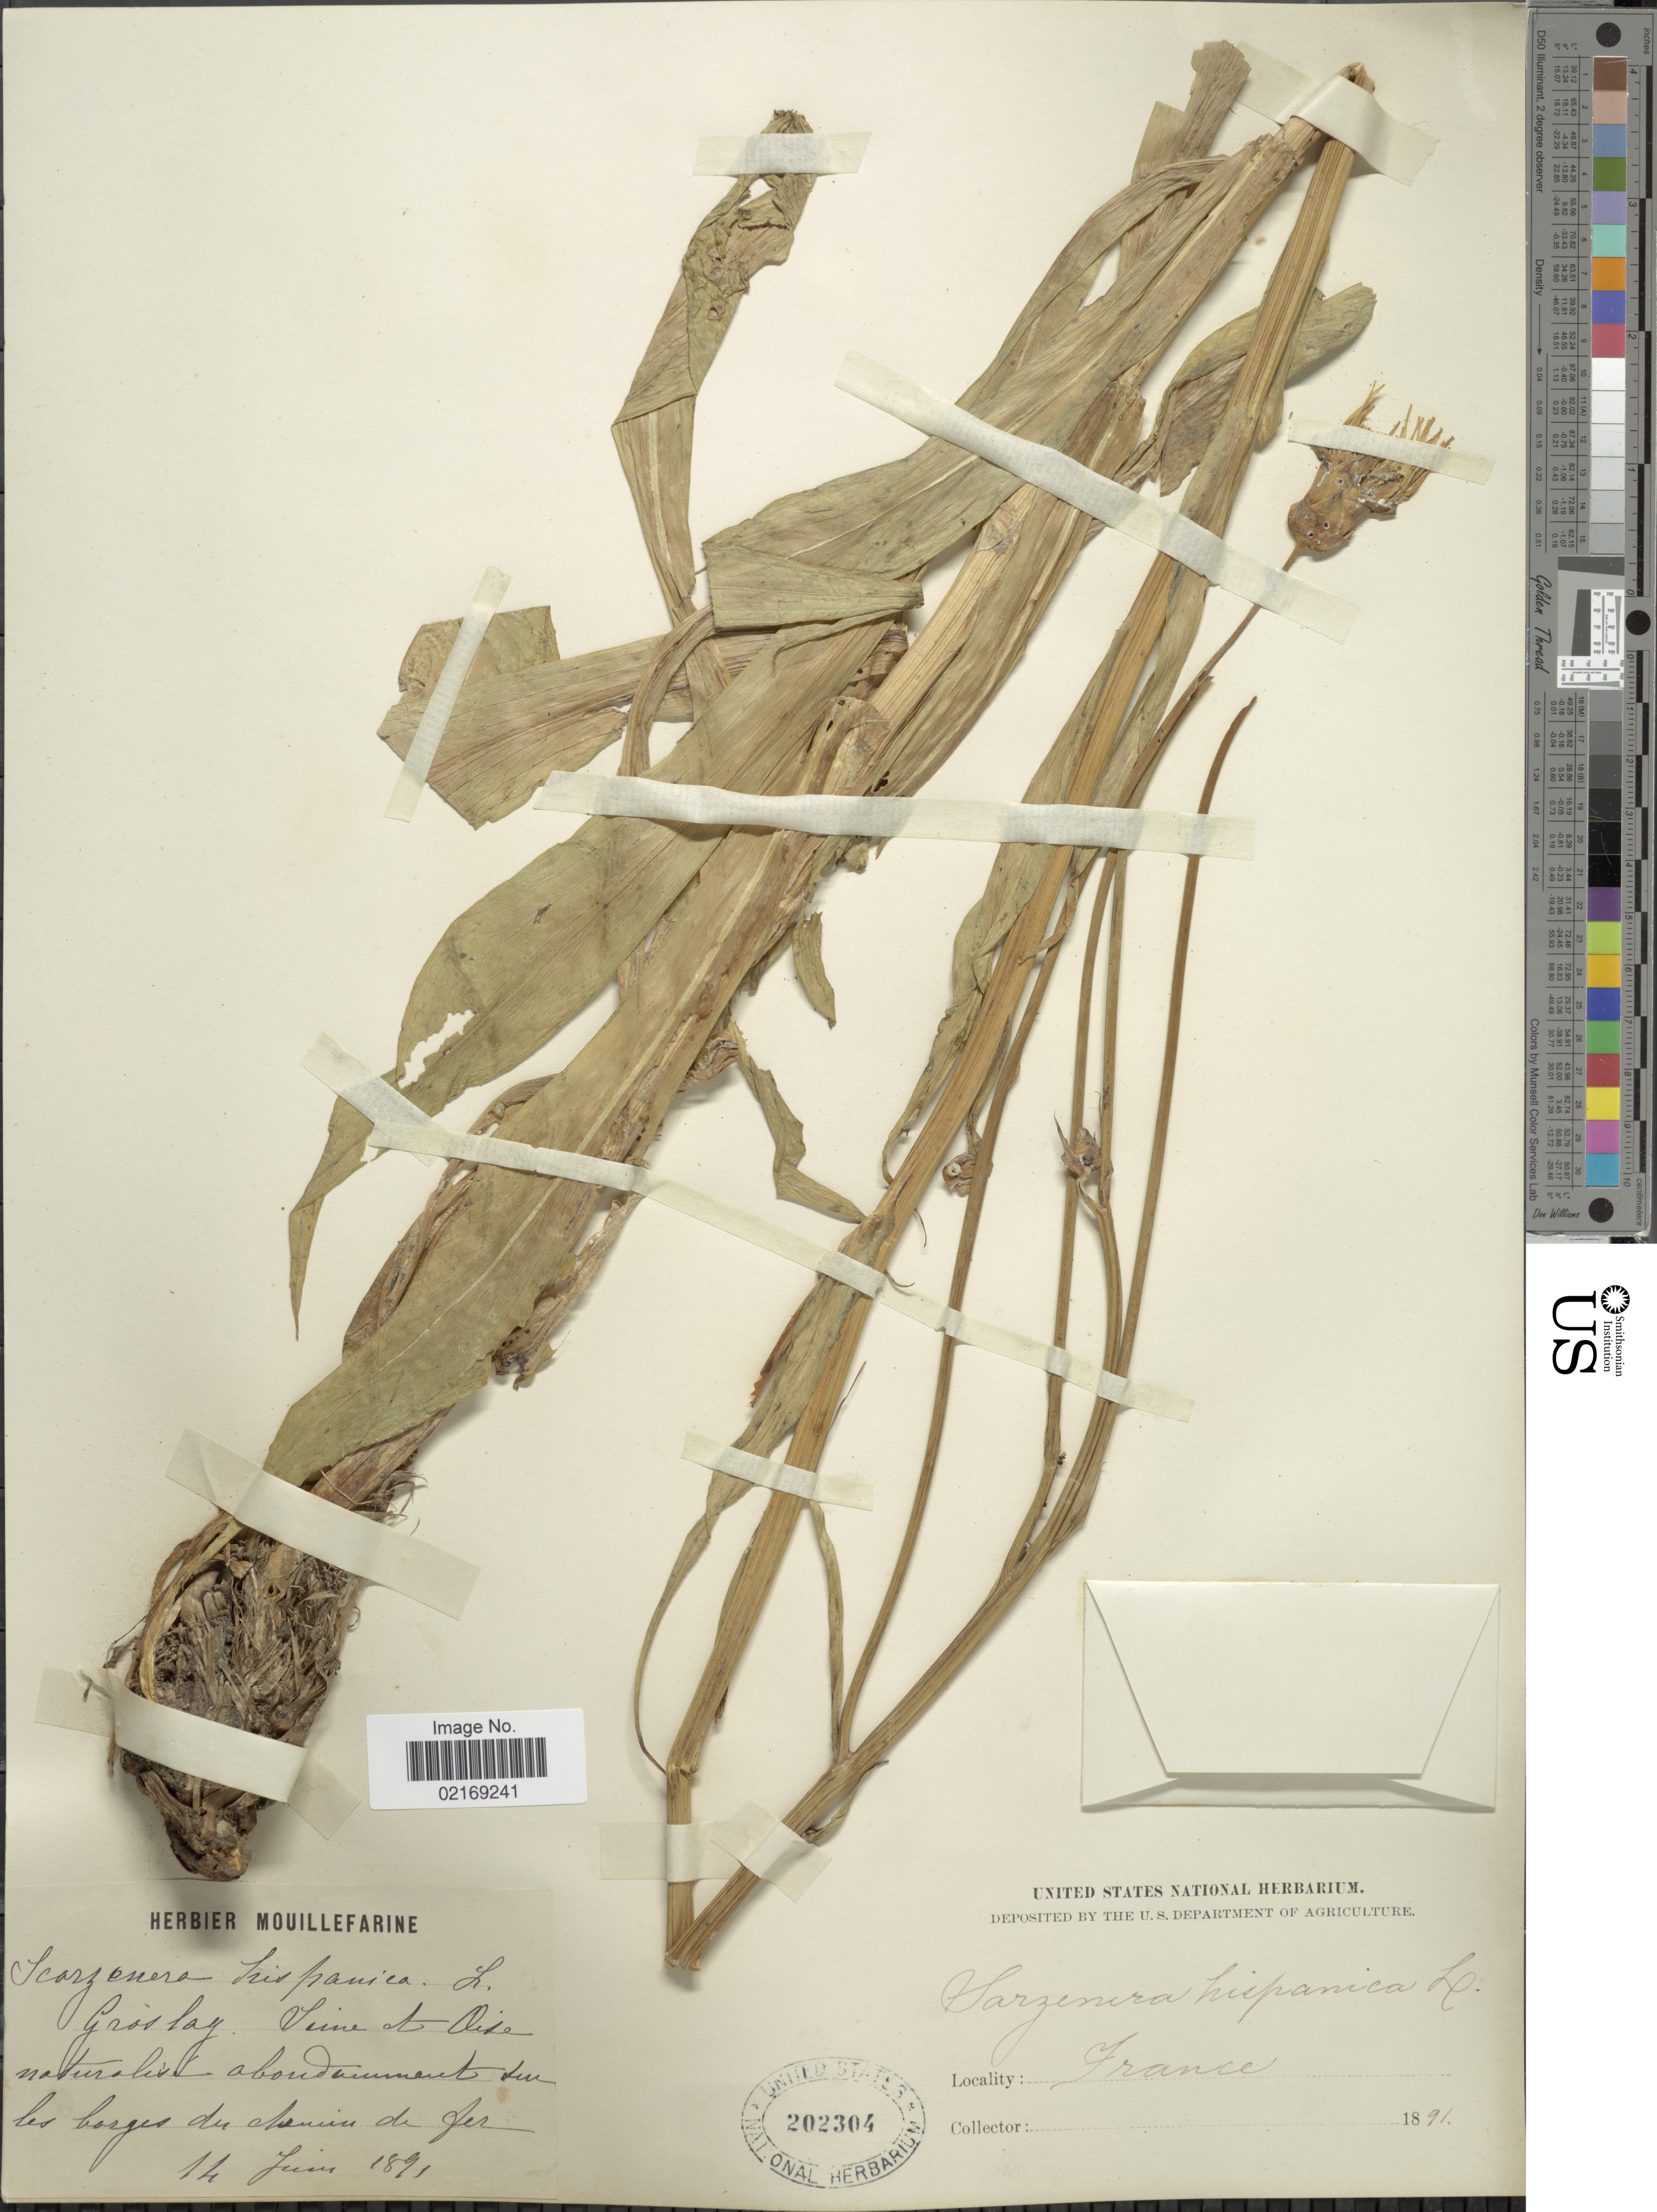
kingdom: Plantae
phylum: Tracheophyta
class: Magnoliopsida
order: Asterales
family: Asteraceae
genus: Scorzonera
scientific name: Scorzonera hispanica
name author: L.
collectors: ex herb. Mouillefarine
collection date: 1891-06-14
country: France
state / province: Île-de-France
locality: Groslay, Seine et Oise. Naturalisé abondamment du les berges du chemin de fer [abundantly naturalized on the banks of the railway].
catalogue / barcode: US 202304